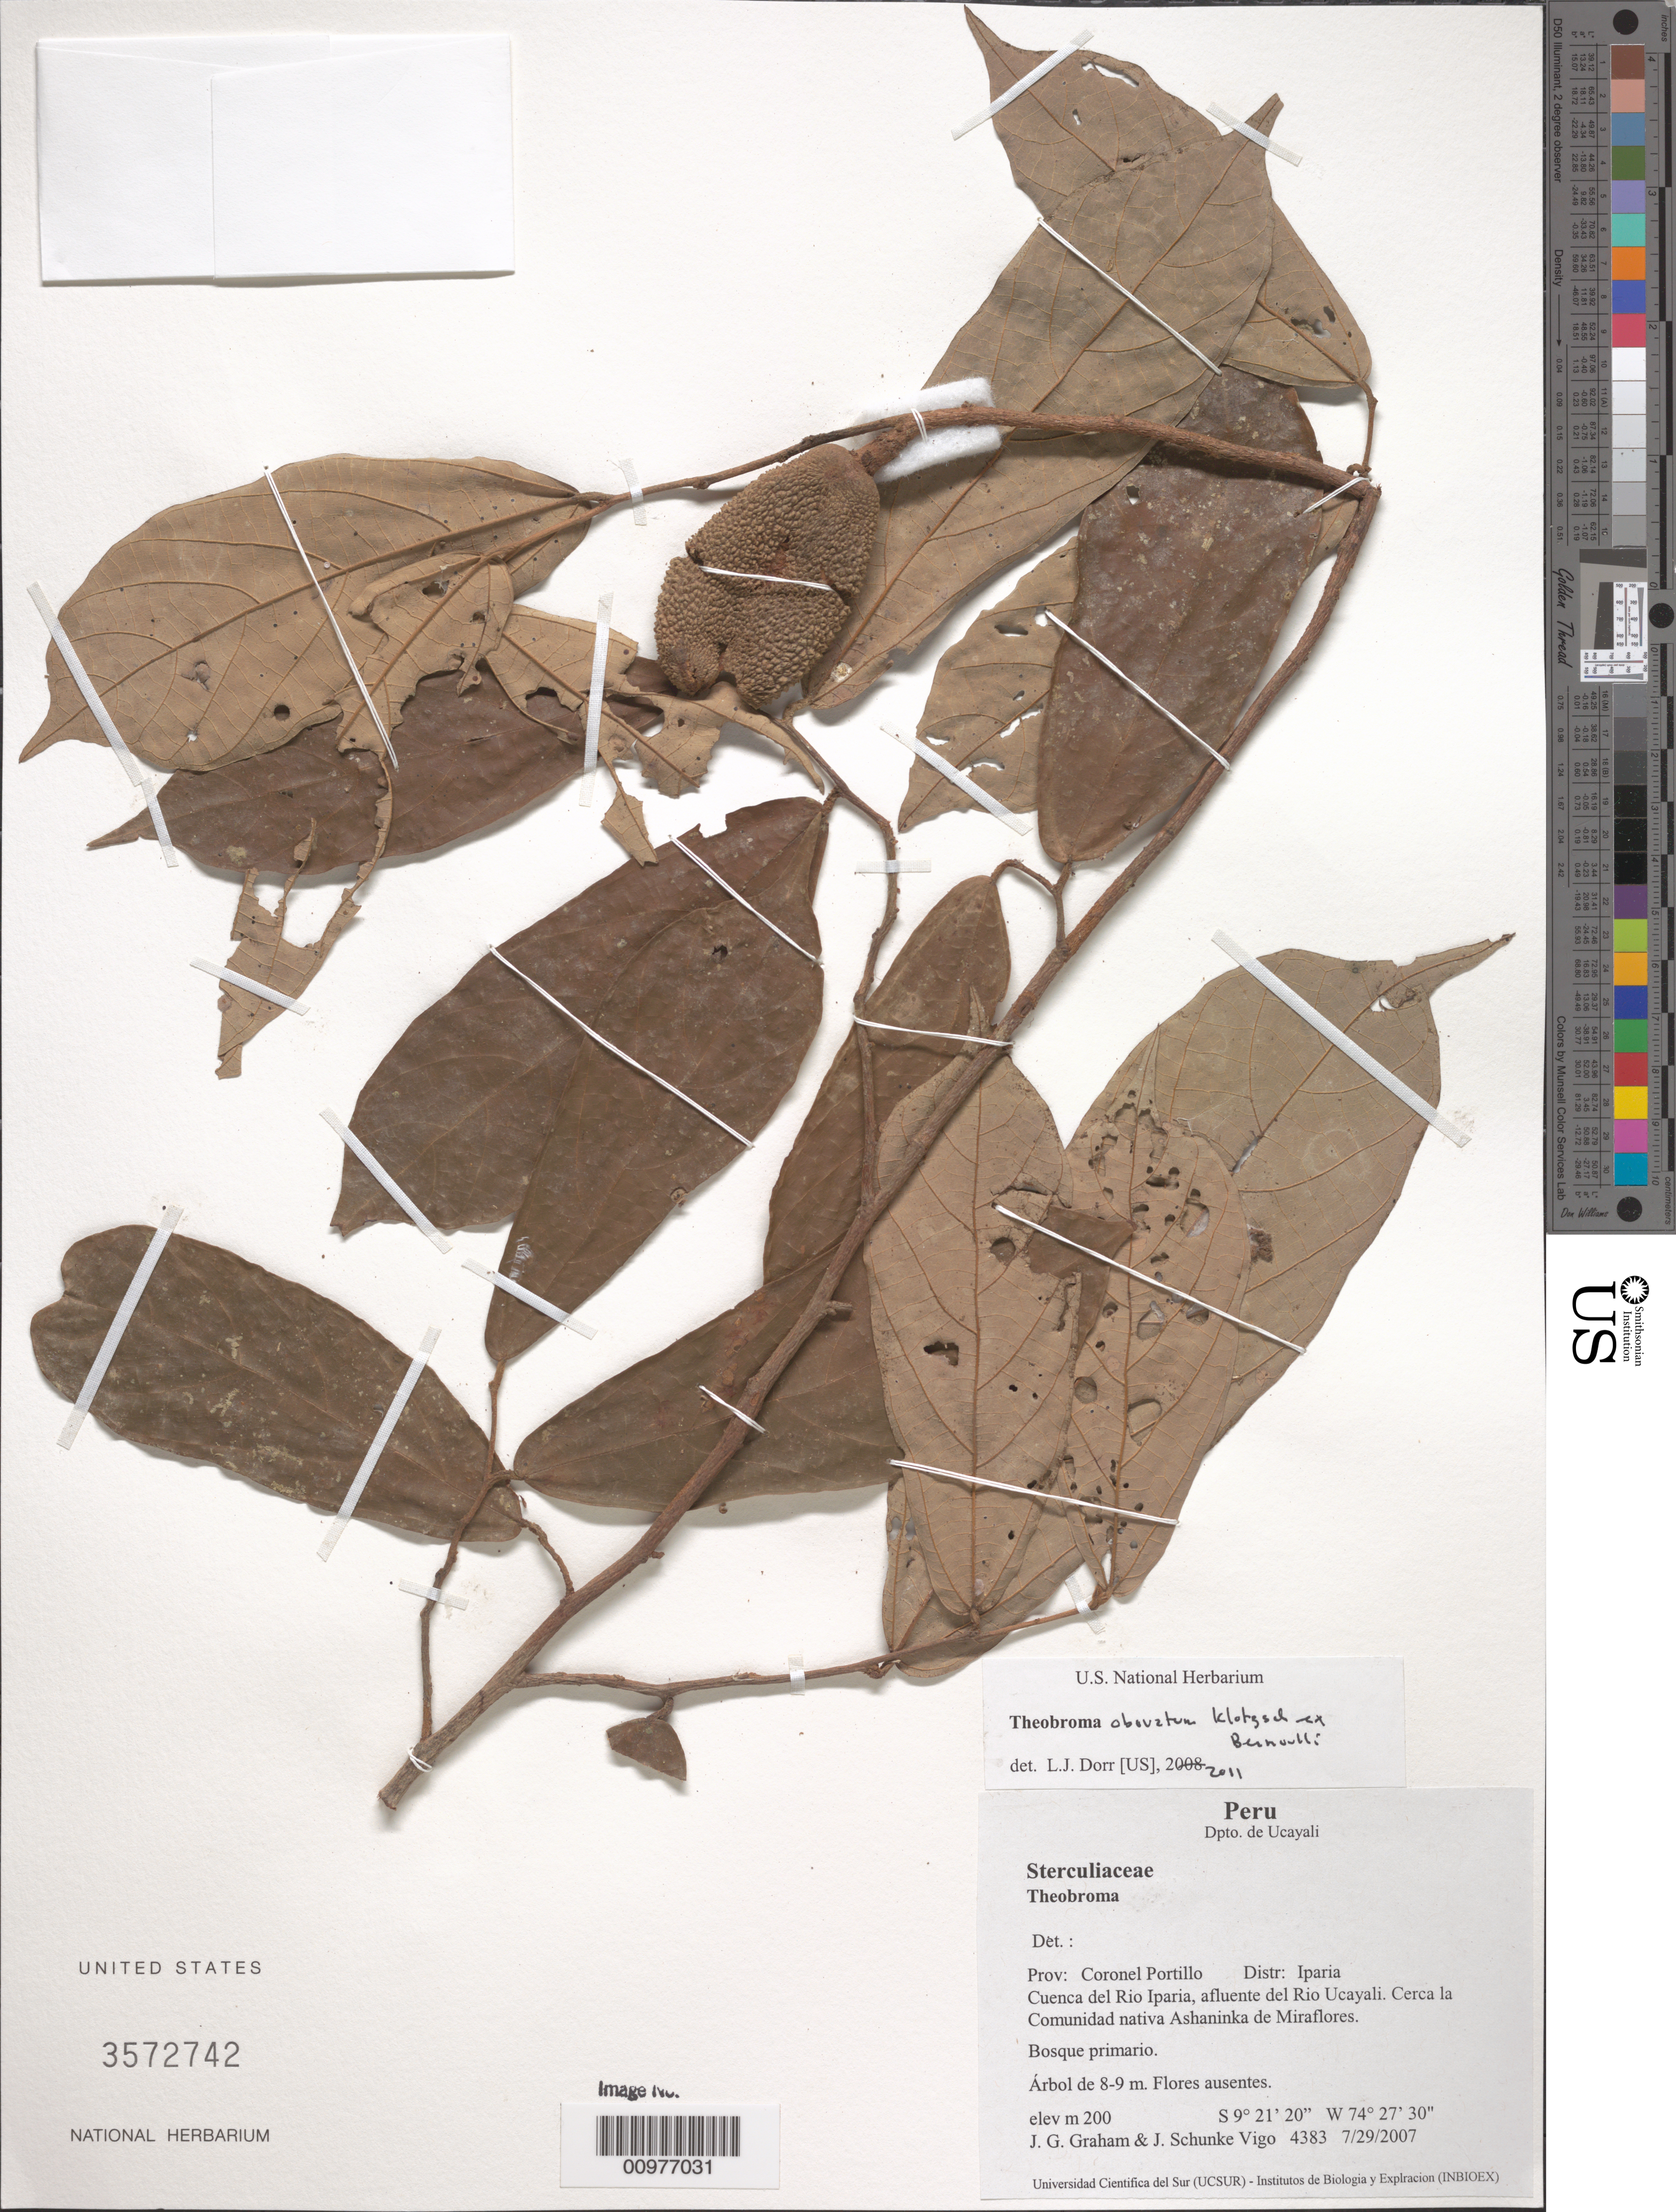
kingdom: Plantae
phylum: Tracheophyta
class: Magnoliopsida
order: Malvales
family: Malvaceae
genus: Theobroma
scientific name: Theobroma obovatum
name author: Klotzsch ex Bernoulli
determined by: Dorr, L. J., (BOT), Smithsonian Institution - National Museum of Natural History (UNITED STATES)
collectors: J. G. Graham & J. Schunke Vigo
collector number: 4383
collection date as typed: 7/29/2007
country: Peru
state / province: Ucayali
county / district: Coronel Portillo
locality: Cuenca del Rio Iparia, afluente del Rio Ucayali. Cerca la Comunidad nativa Ashaninka de Miraflores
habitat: bosque primario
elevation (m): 200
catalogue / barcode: US 3572743